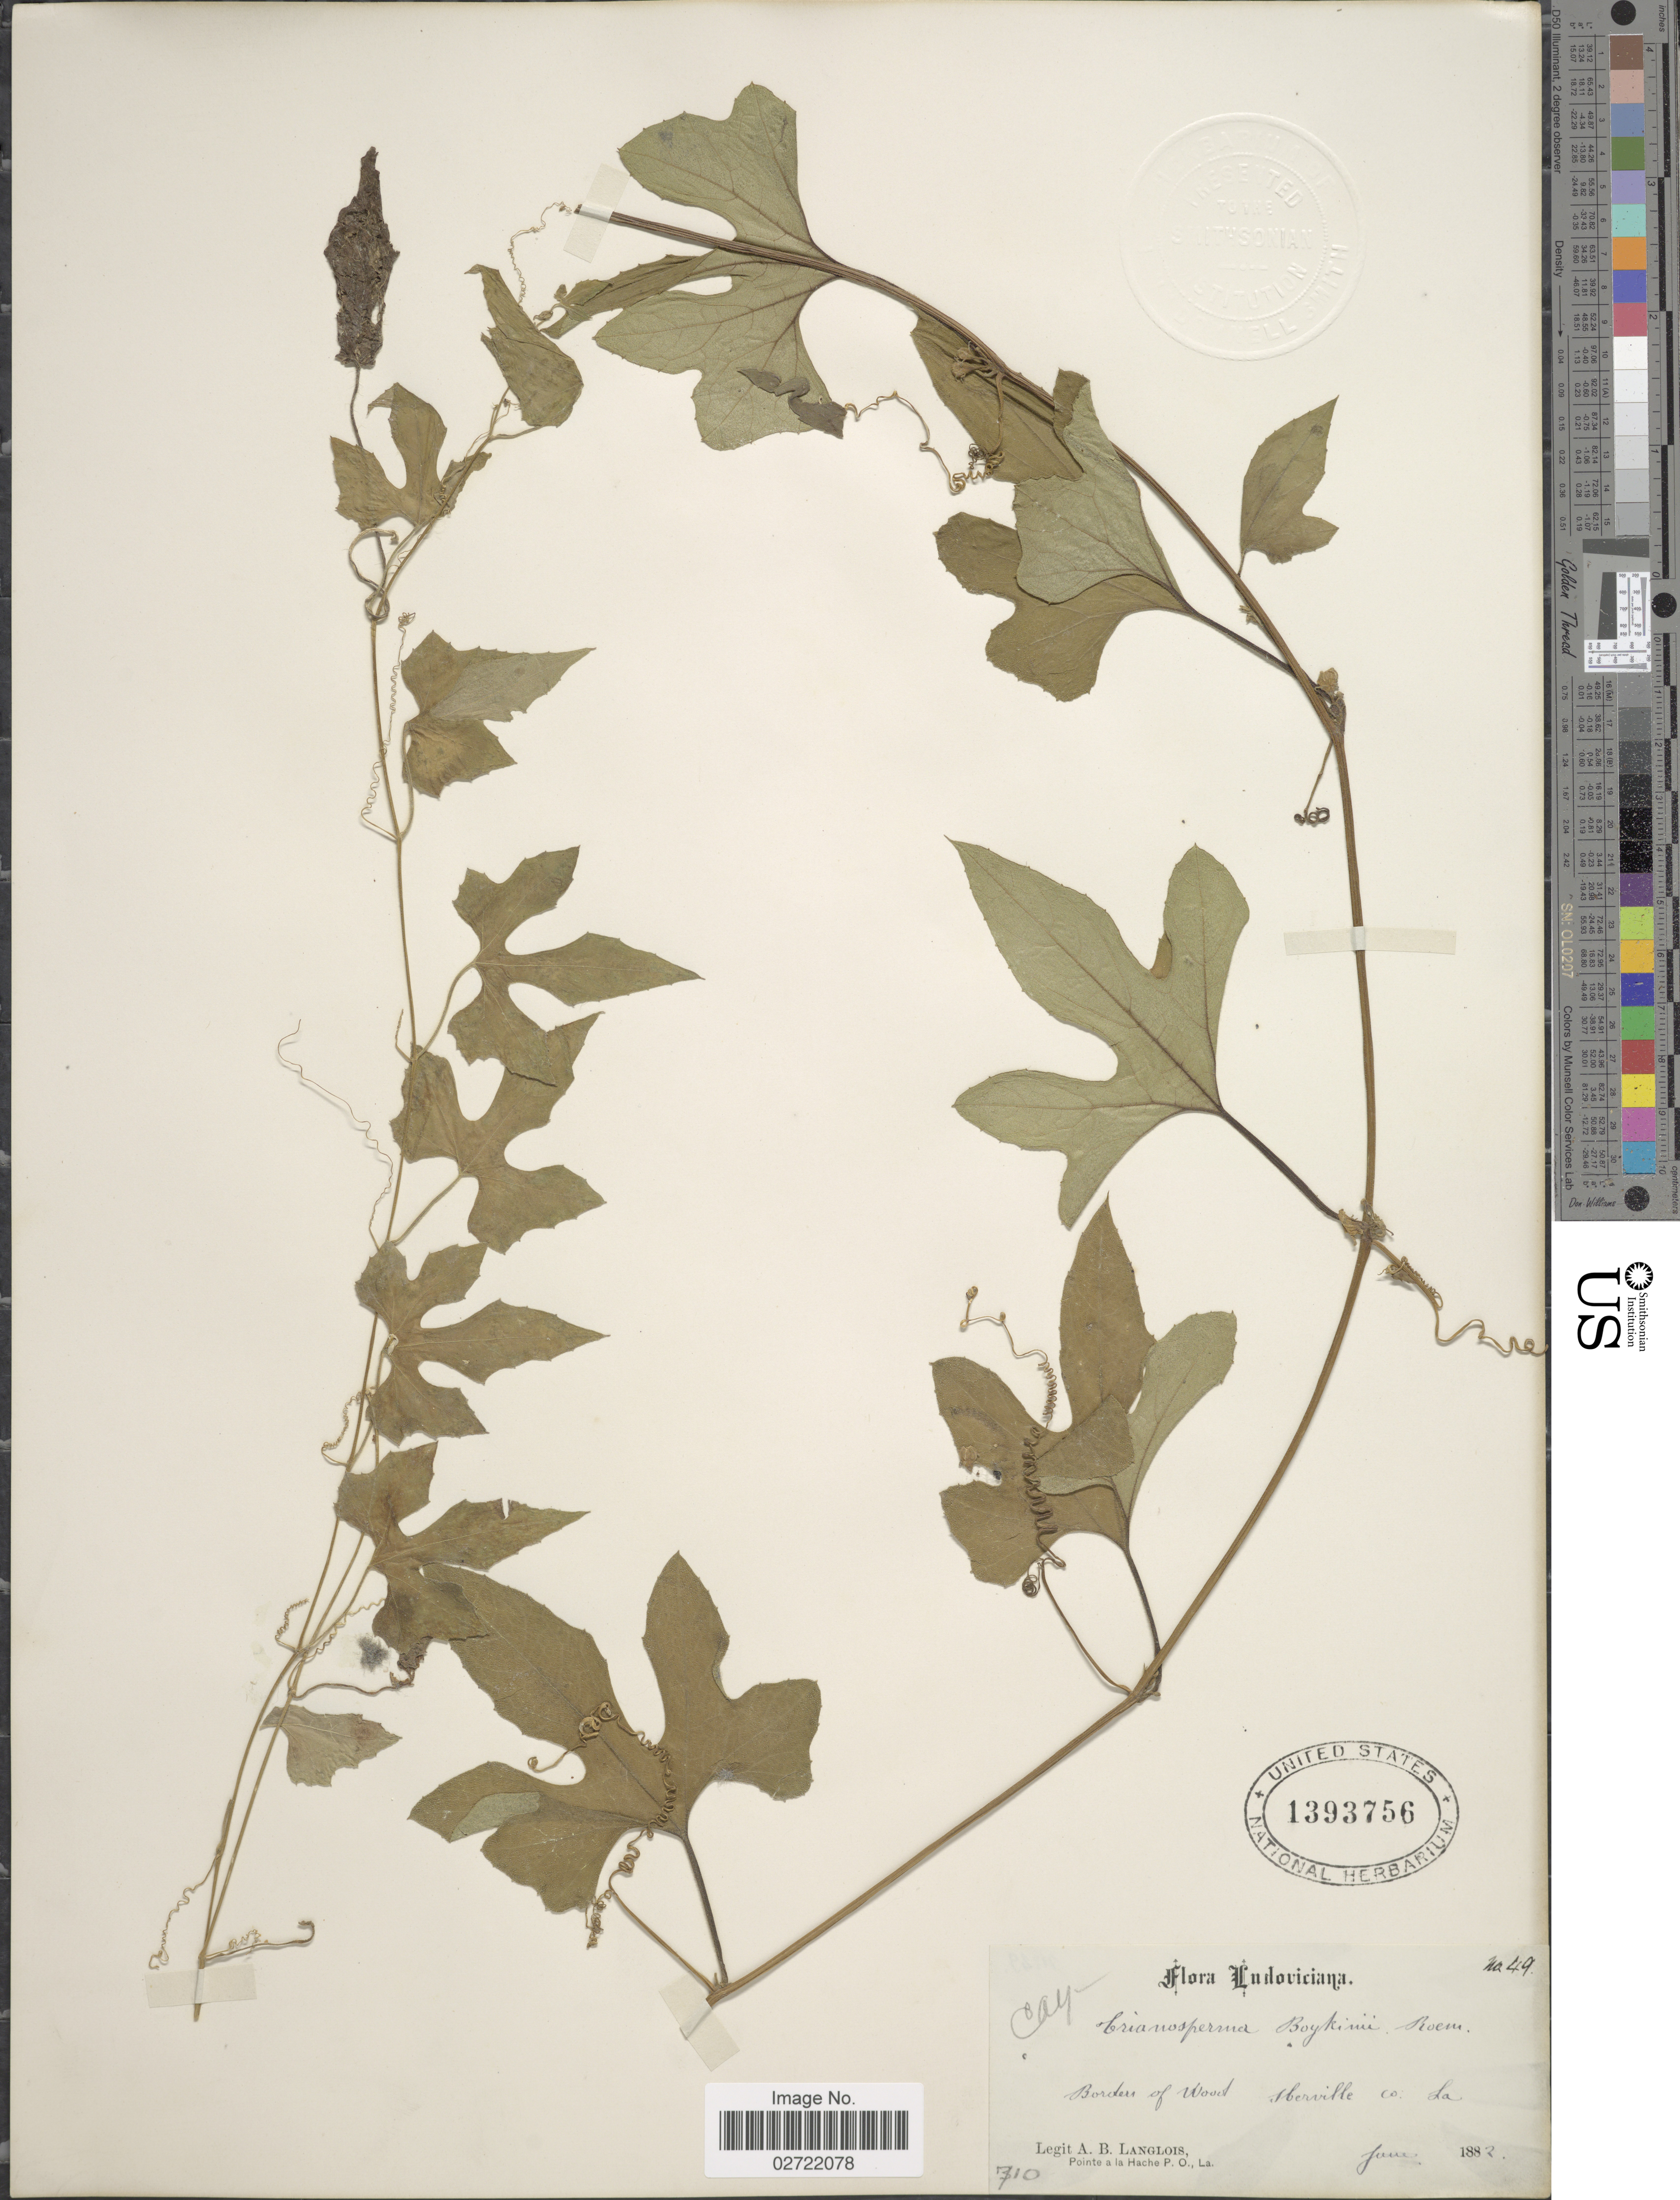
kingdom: Plantae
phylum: Tracheophyta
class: Magnoliopsida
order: Cucurbitales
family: Cucurbitaceae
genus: Cayaponia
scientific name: Cayaponia quinqueloba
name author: (Raf.) Shinners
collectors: A. Langlois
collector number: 49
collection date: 1882-06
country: United States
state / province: Louisiana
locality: Ludoviciana, Border of Wood, Sherville Co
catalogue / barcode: US 1393756